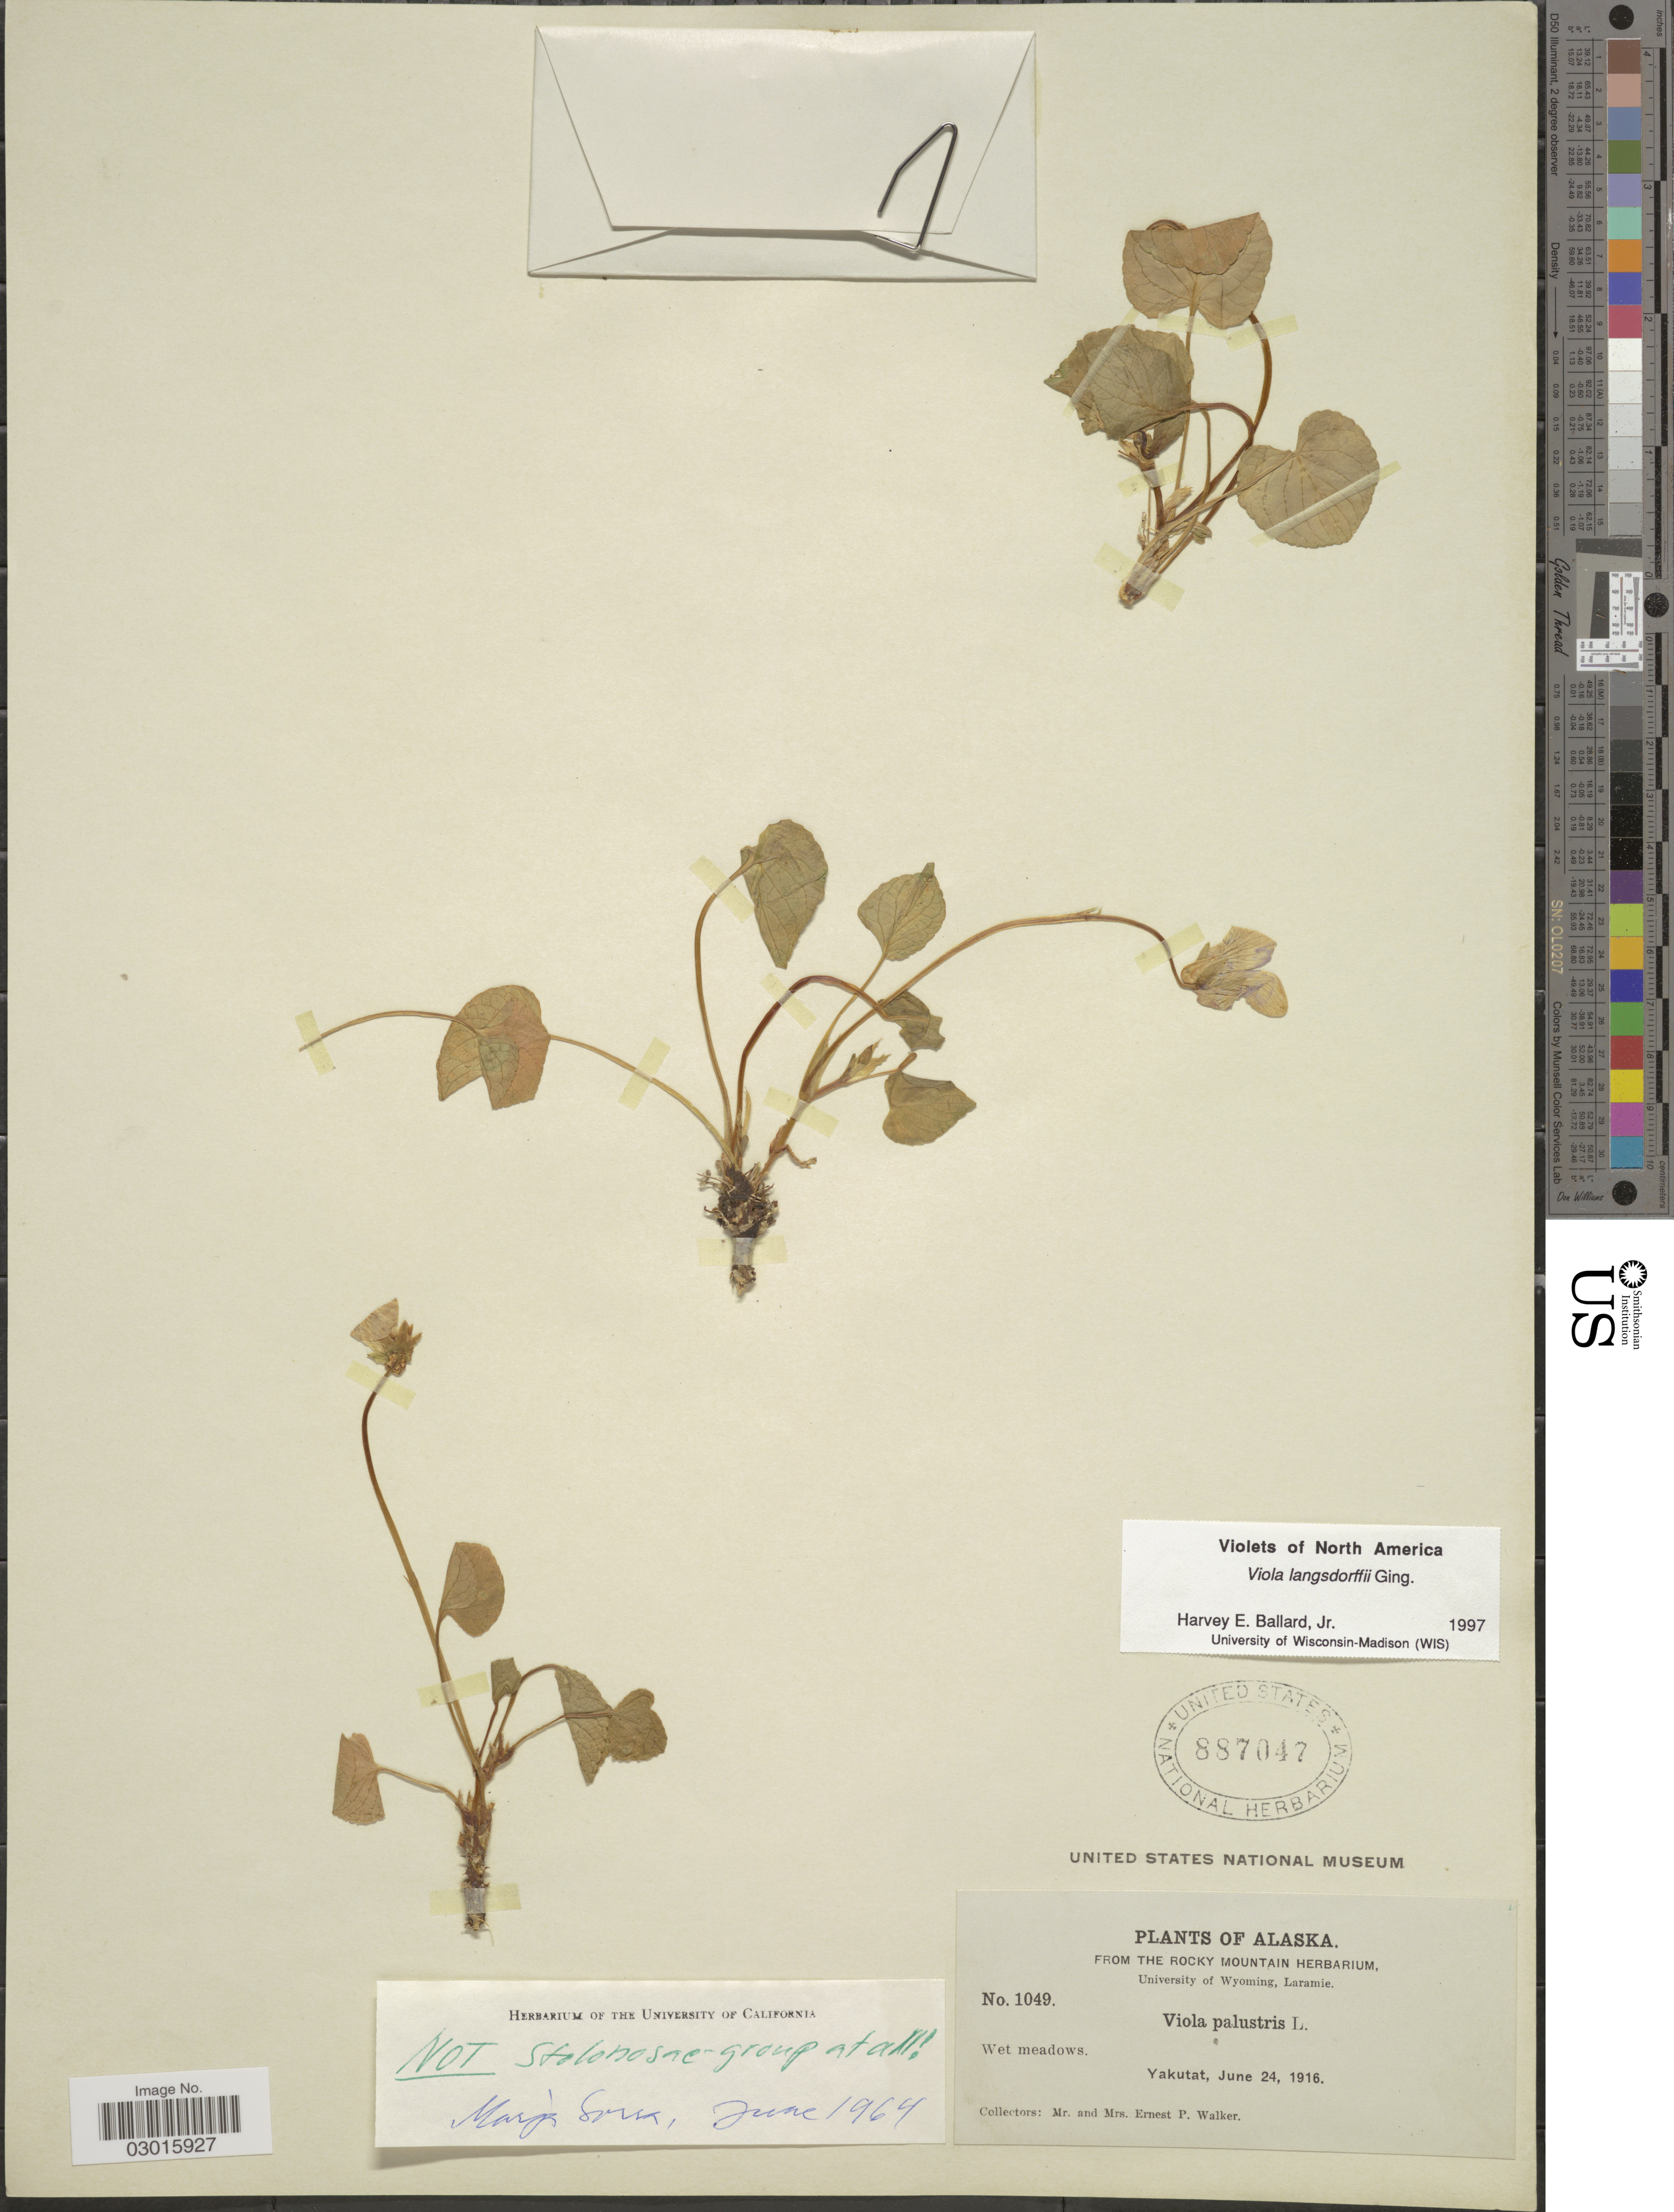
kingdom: Plantae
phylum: Tracheophyta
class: Magnoliopsida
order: Malpighiales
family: Violaceae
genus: Viola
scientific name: Viola langsdorffii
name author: Fisch. ex Ging.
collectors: E. P. Walker & E. Walker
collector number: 1049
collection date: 1916-06-24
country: United States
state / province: Alaska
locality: Yakutat.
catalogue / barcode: US 887047